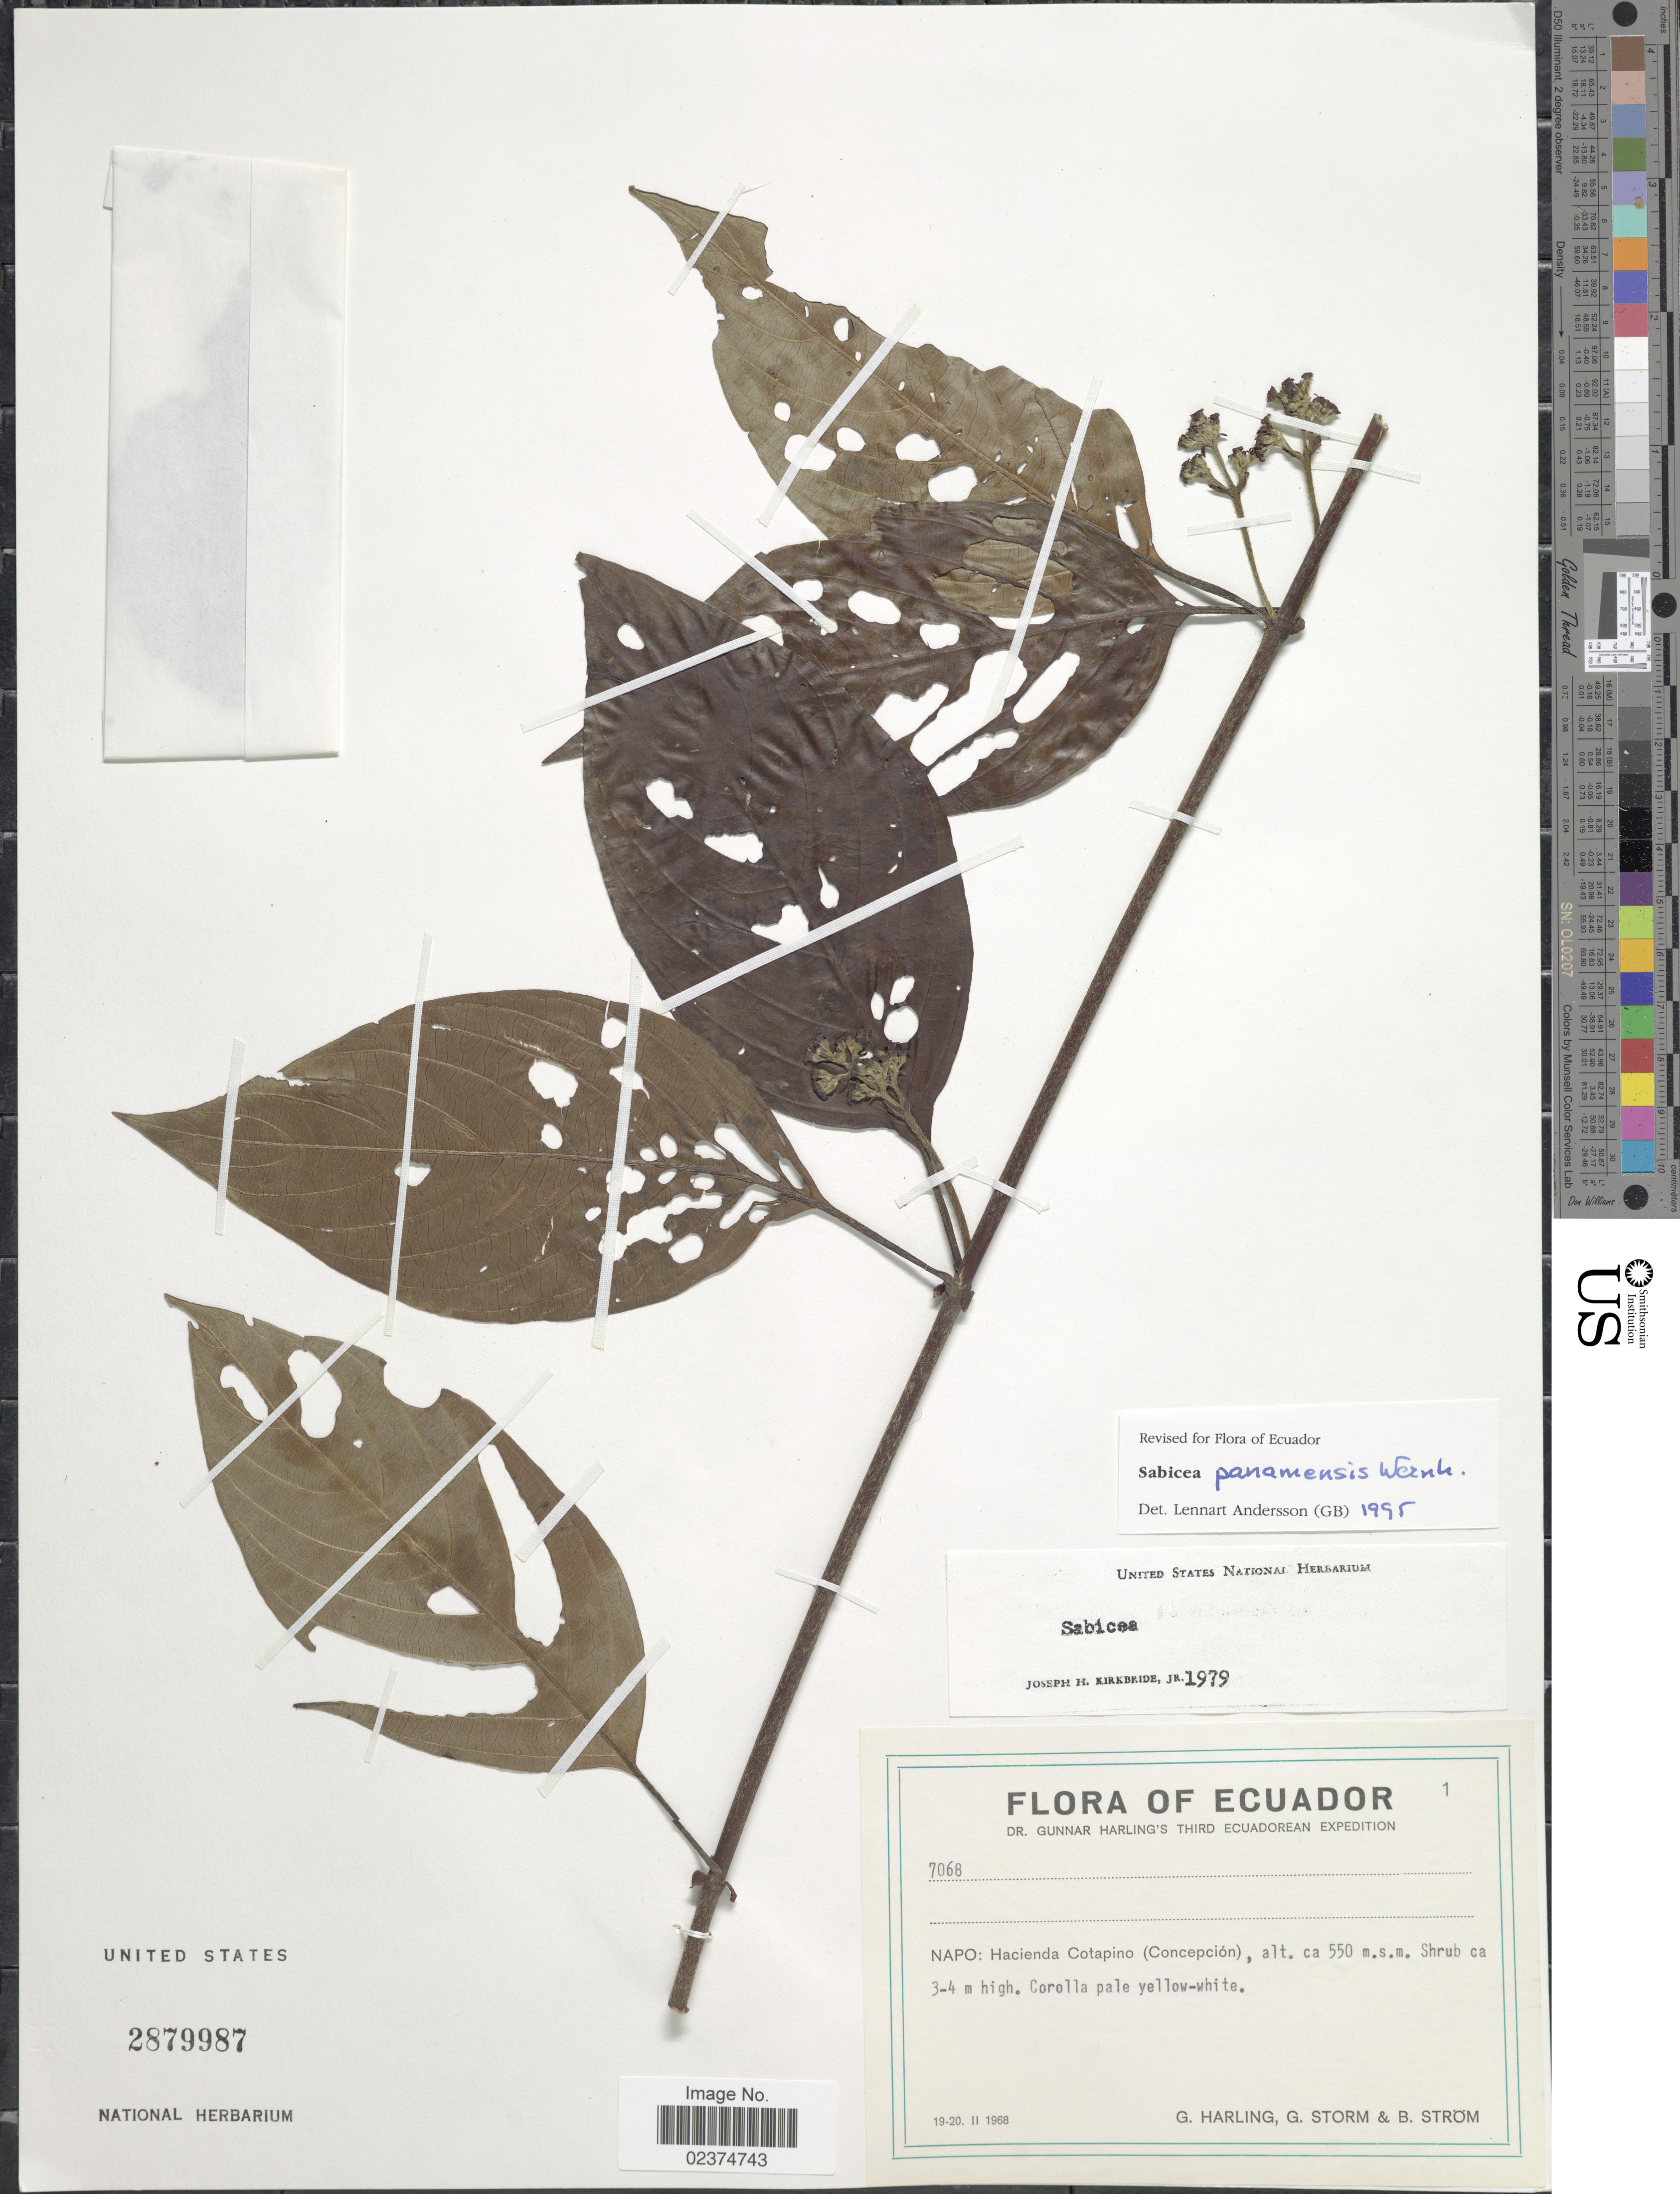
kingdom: Plantae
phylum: Tracheophyta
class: Magnoliopsida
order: Gentianales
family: Rubiaceae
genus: Sabicea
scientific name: Sabicea panamensis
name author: Wernham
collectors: G. Harling, G. Storm & B. Ström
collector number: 7068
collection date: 1968-02-19/1968-02-20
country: Ecuador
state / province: Napo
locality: Hacienda Cotapino (Concepcion)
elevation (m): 550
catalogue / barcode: US 2879987